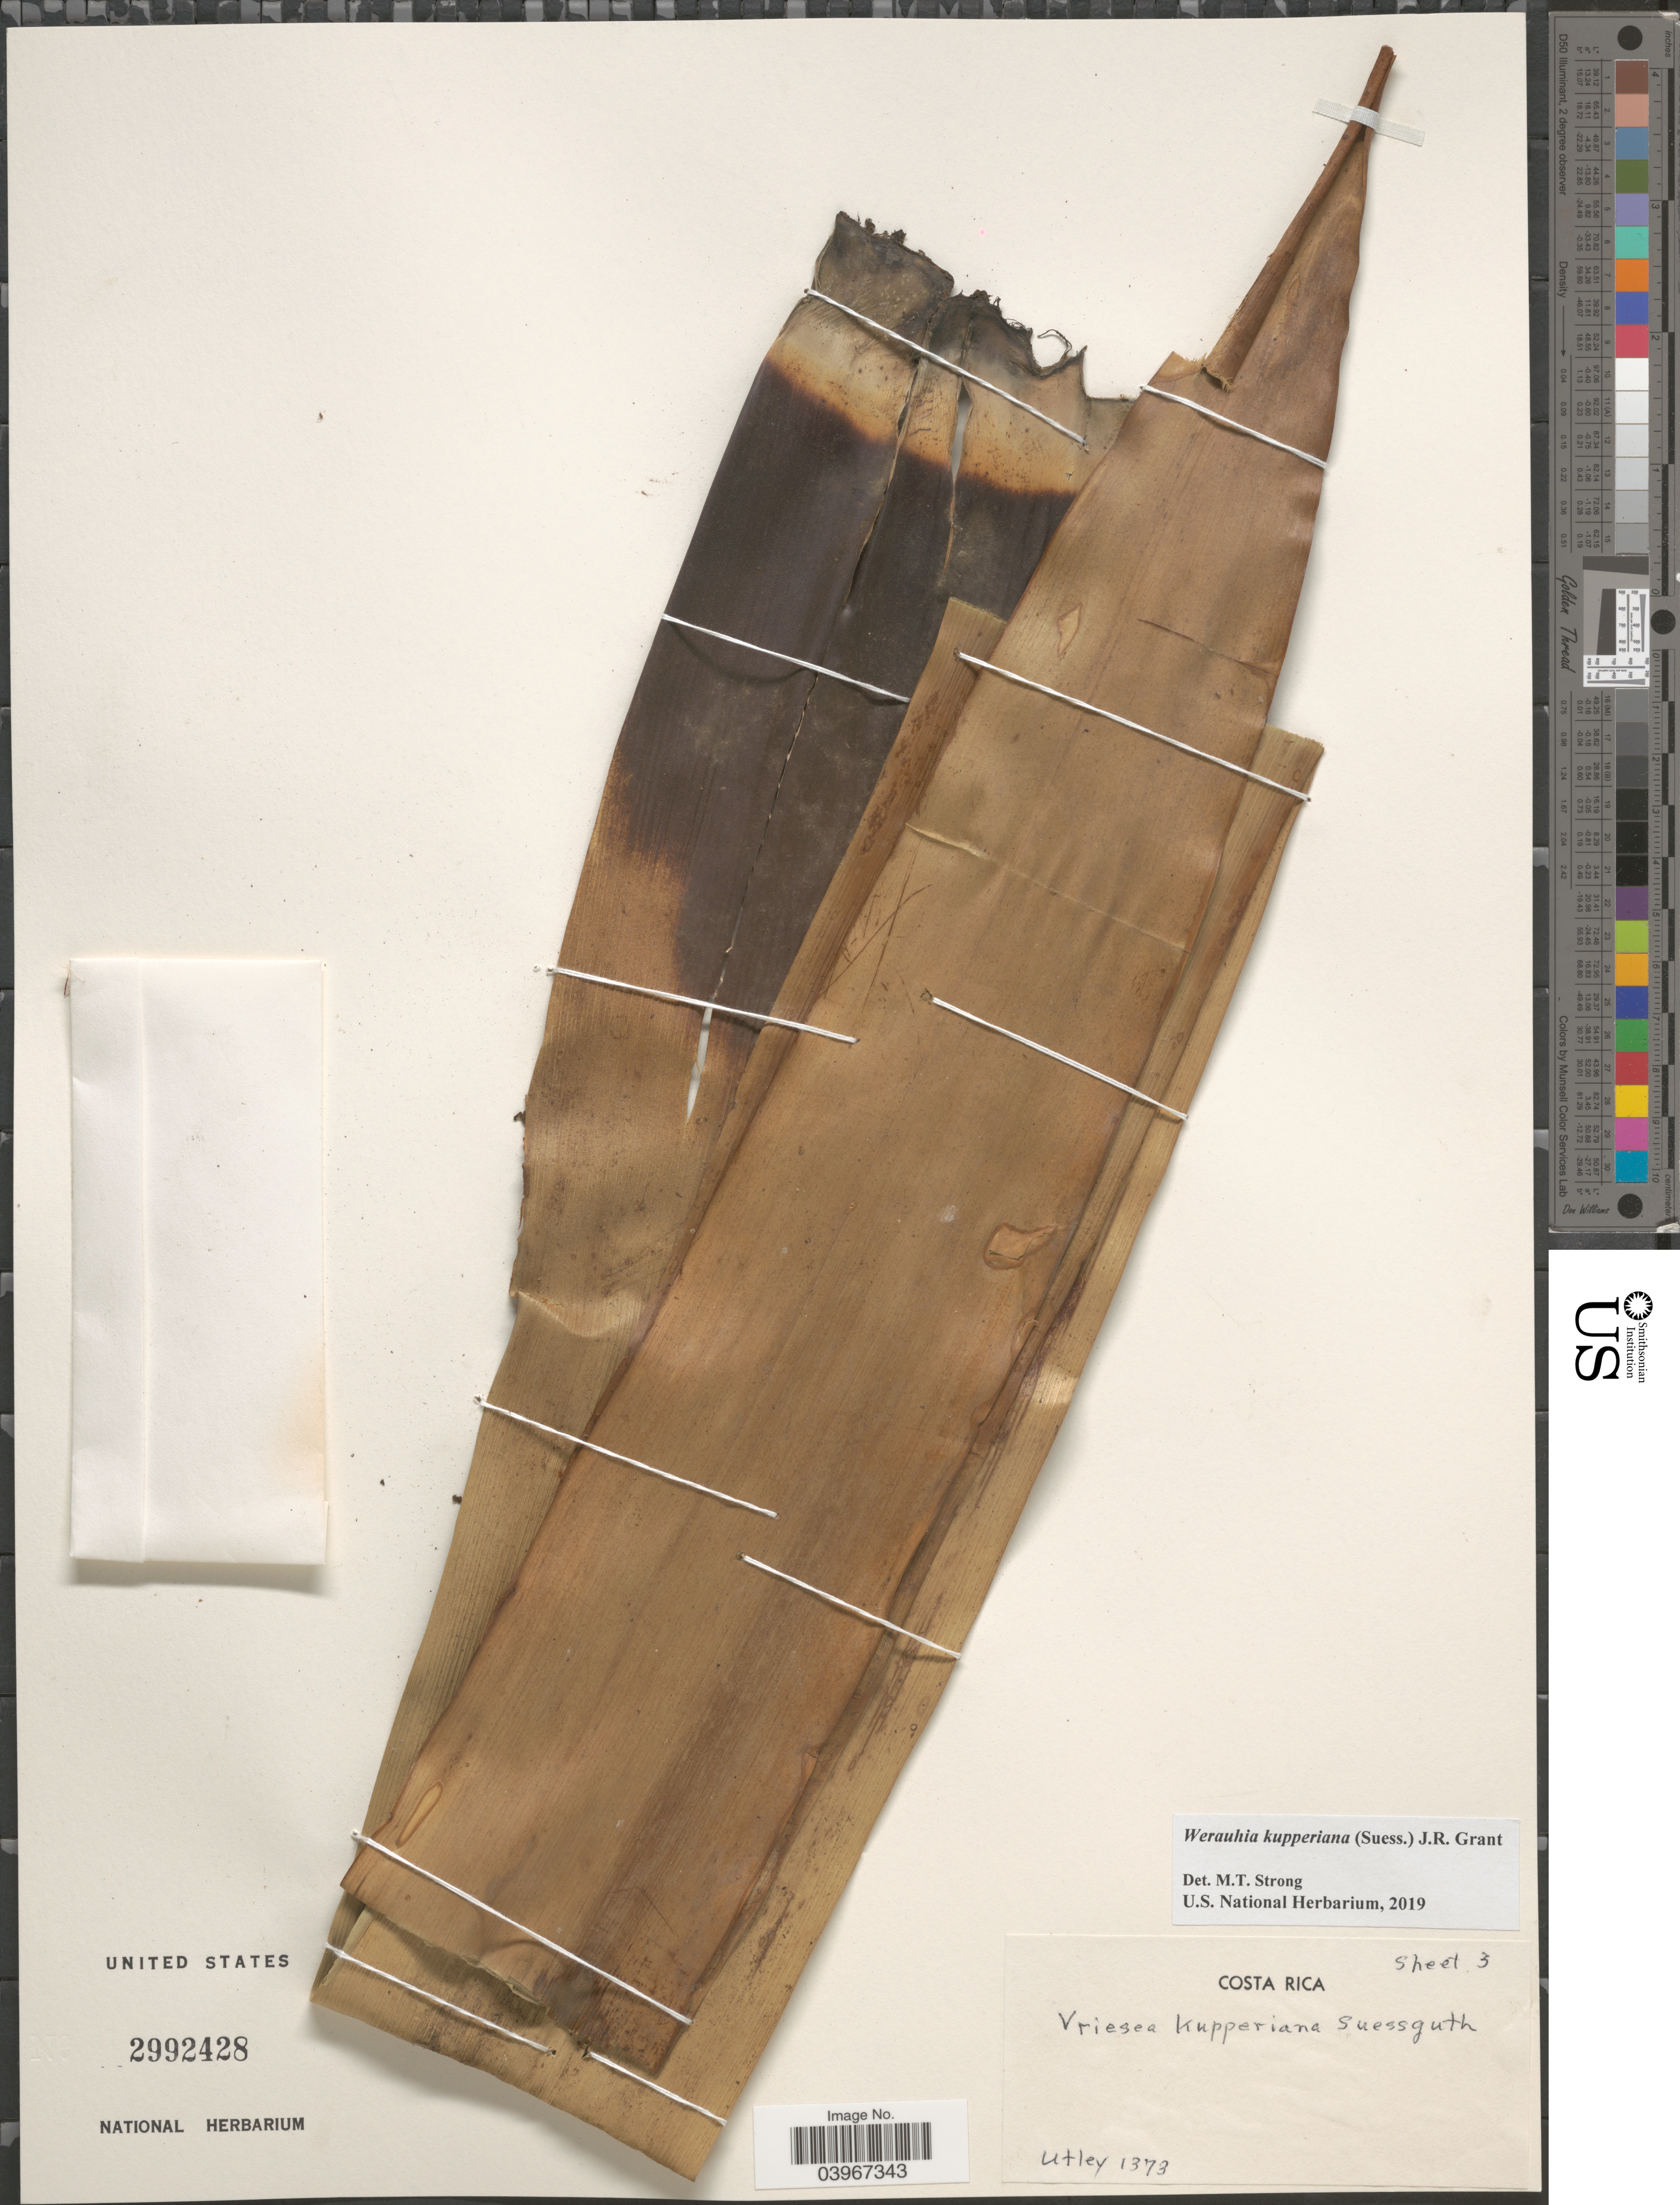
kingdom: Plantae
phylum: Tracheophyta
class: Liliopsida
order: Poales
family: Bromeliaceae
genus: Werauhia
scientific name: Werauhia kupperiana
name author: (Suess.) J.R. Grant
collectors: Utley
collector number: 1373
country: Costa Rica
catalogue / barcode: US 2992428